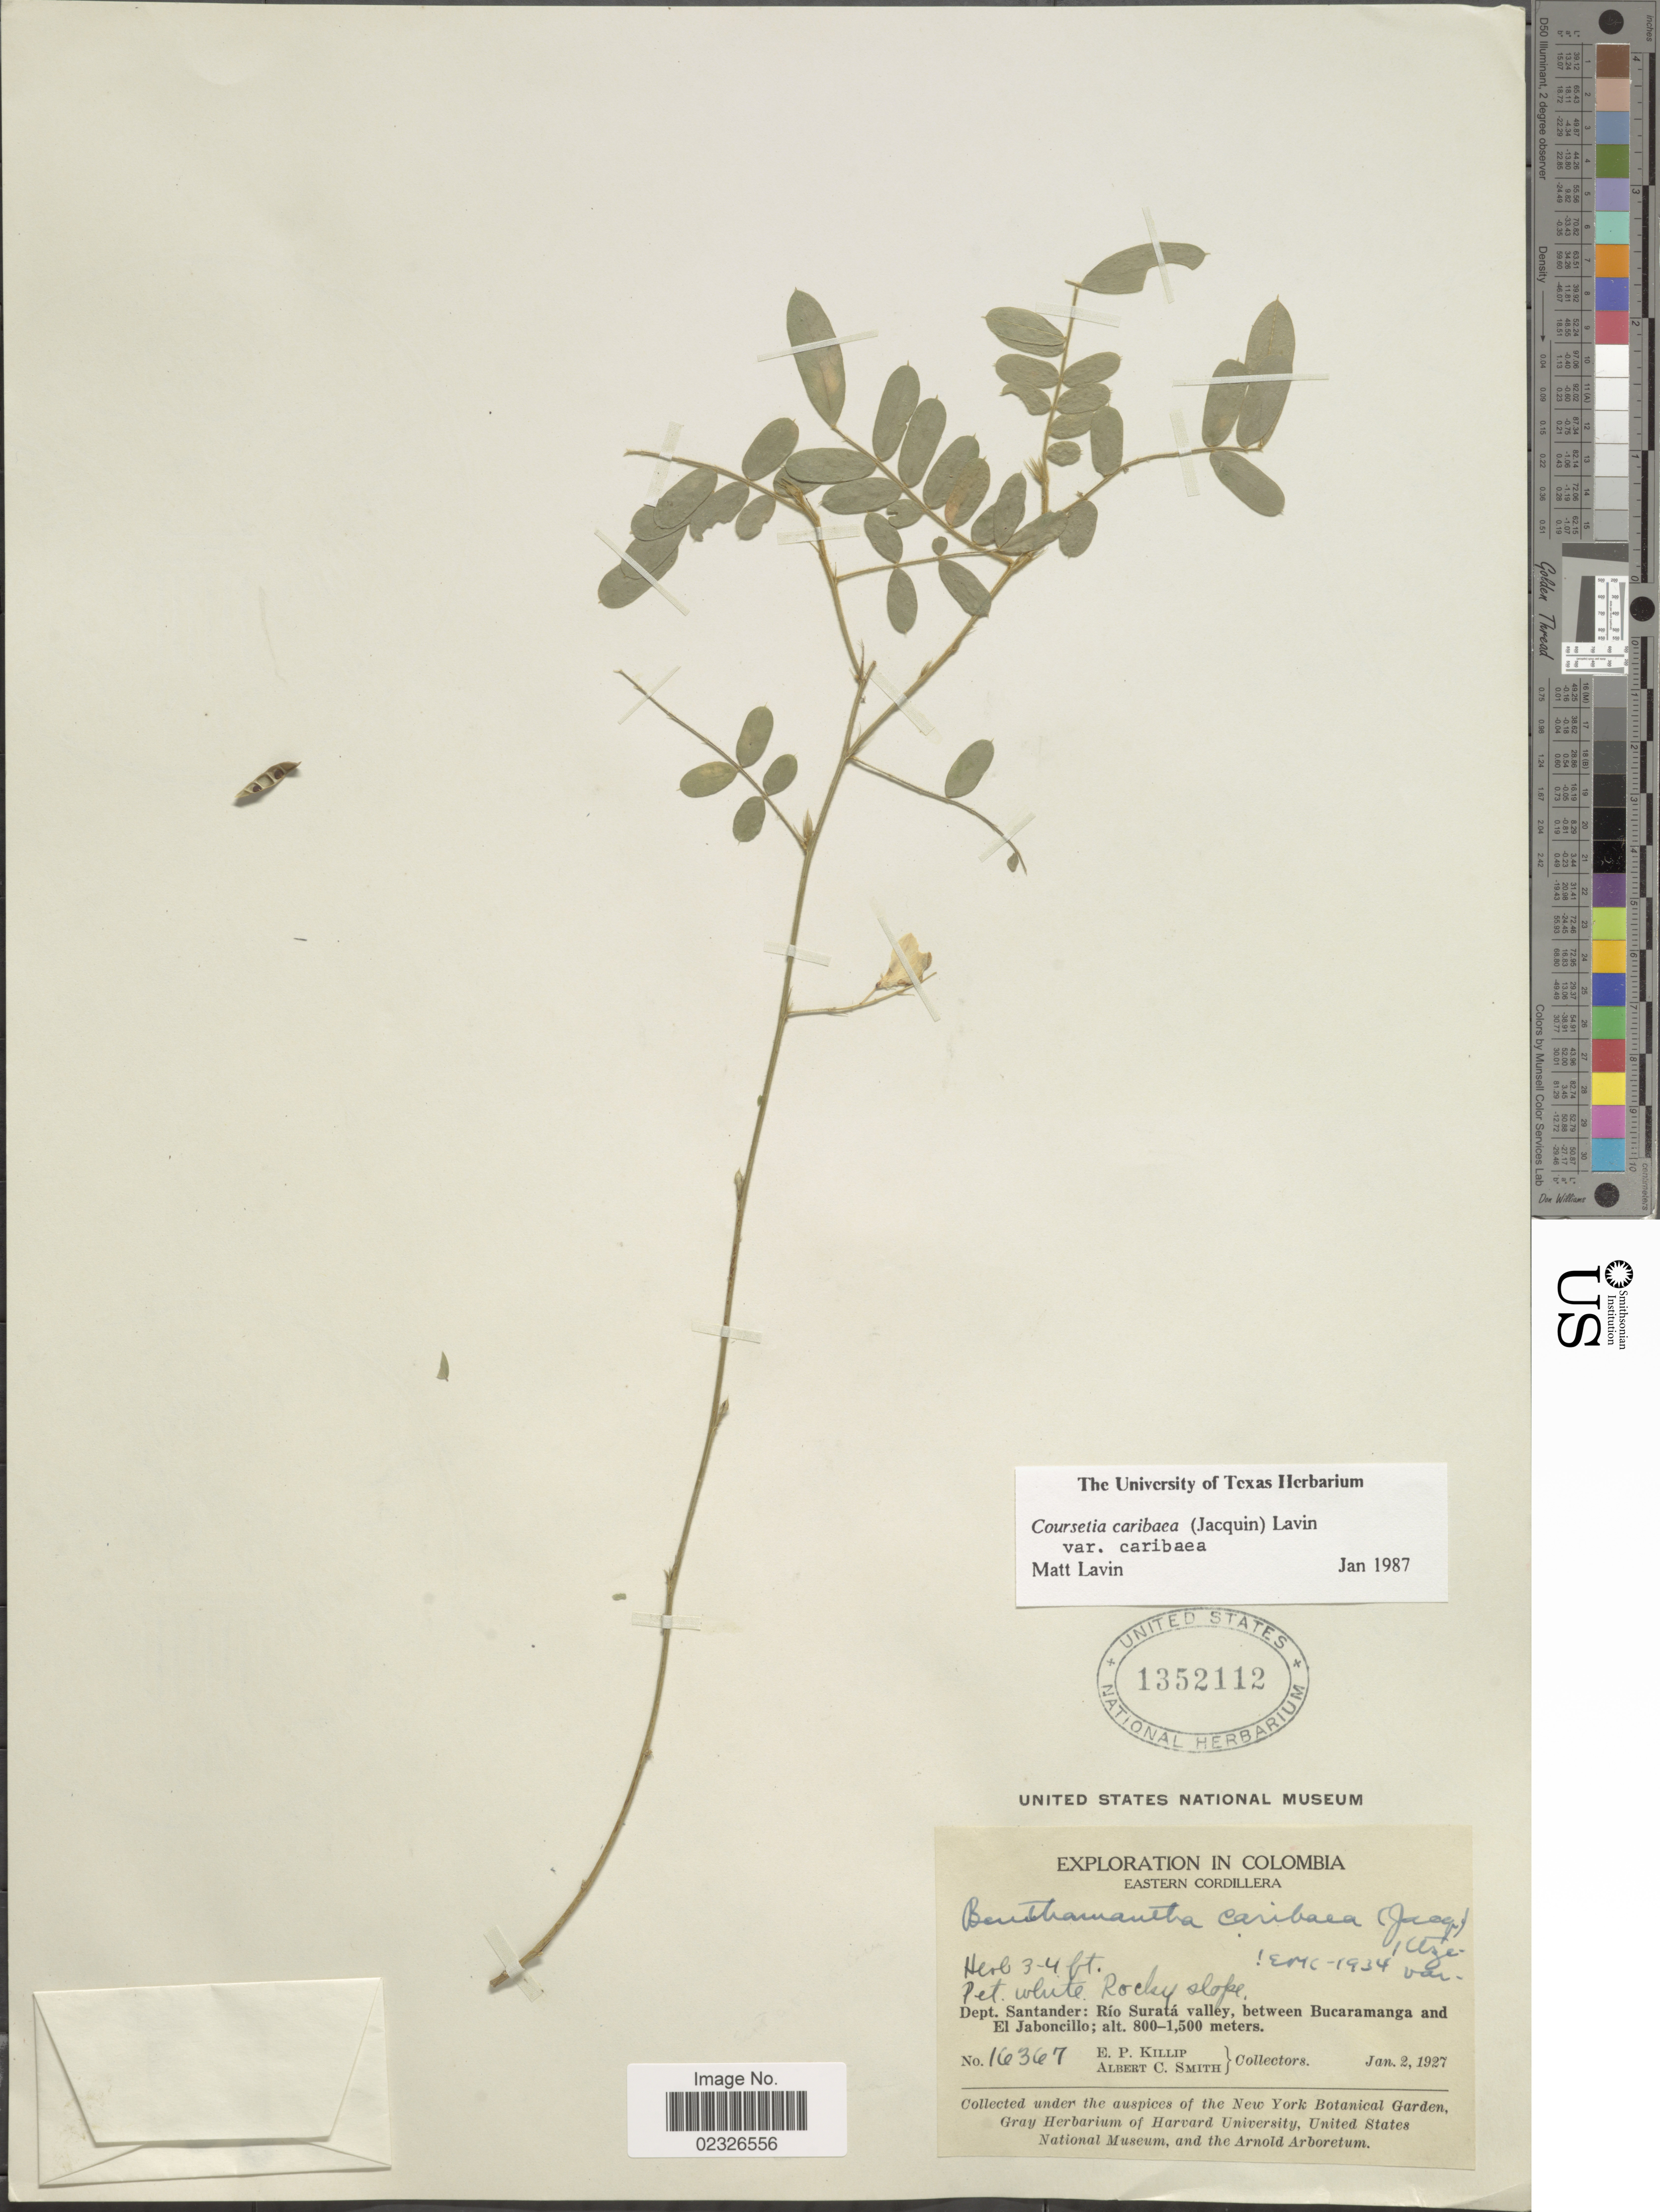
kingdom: Plantae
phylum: Tracheophyta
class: Magnoliopsida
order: Fabales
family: Fabaceae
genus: Coursetia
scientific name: Coursetia caribaea var. caribaea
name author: (Jacq.) Lavin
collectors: E. P. Killip & A. C. Smith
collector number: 16367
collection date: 1927-01-02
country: Colombia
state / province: Santander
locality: Eastern Cordillera. Dept. Santander: Rio Surata valley, between Bucaramanga and El Jaboncillo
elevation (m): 800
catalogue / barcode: US 1352112